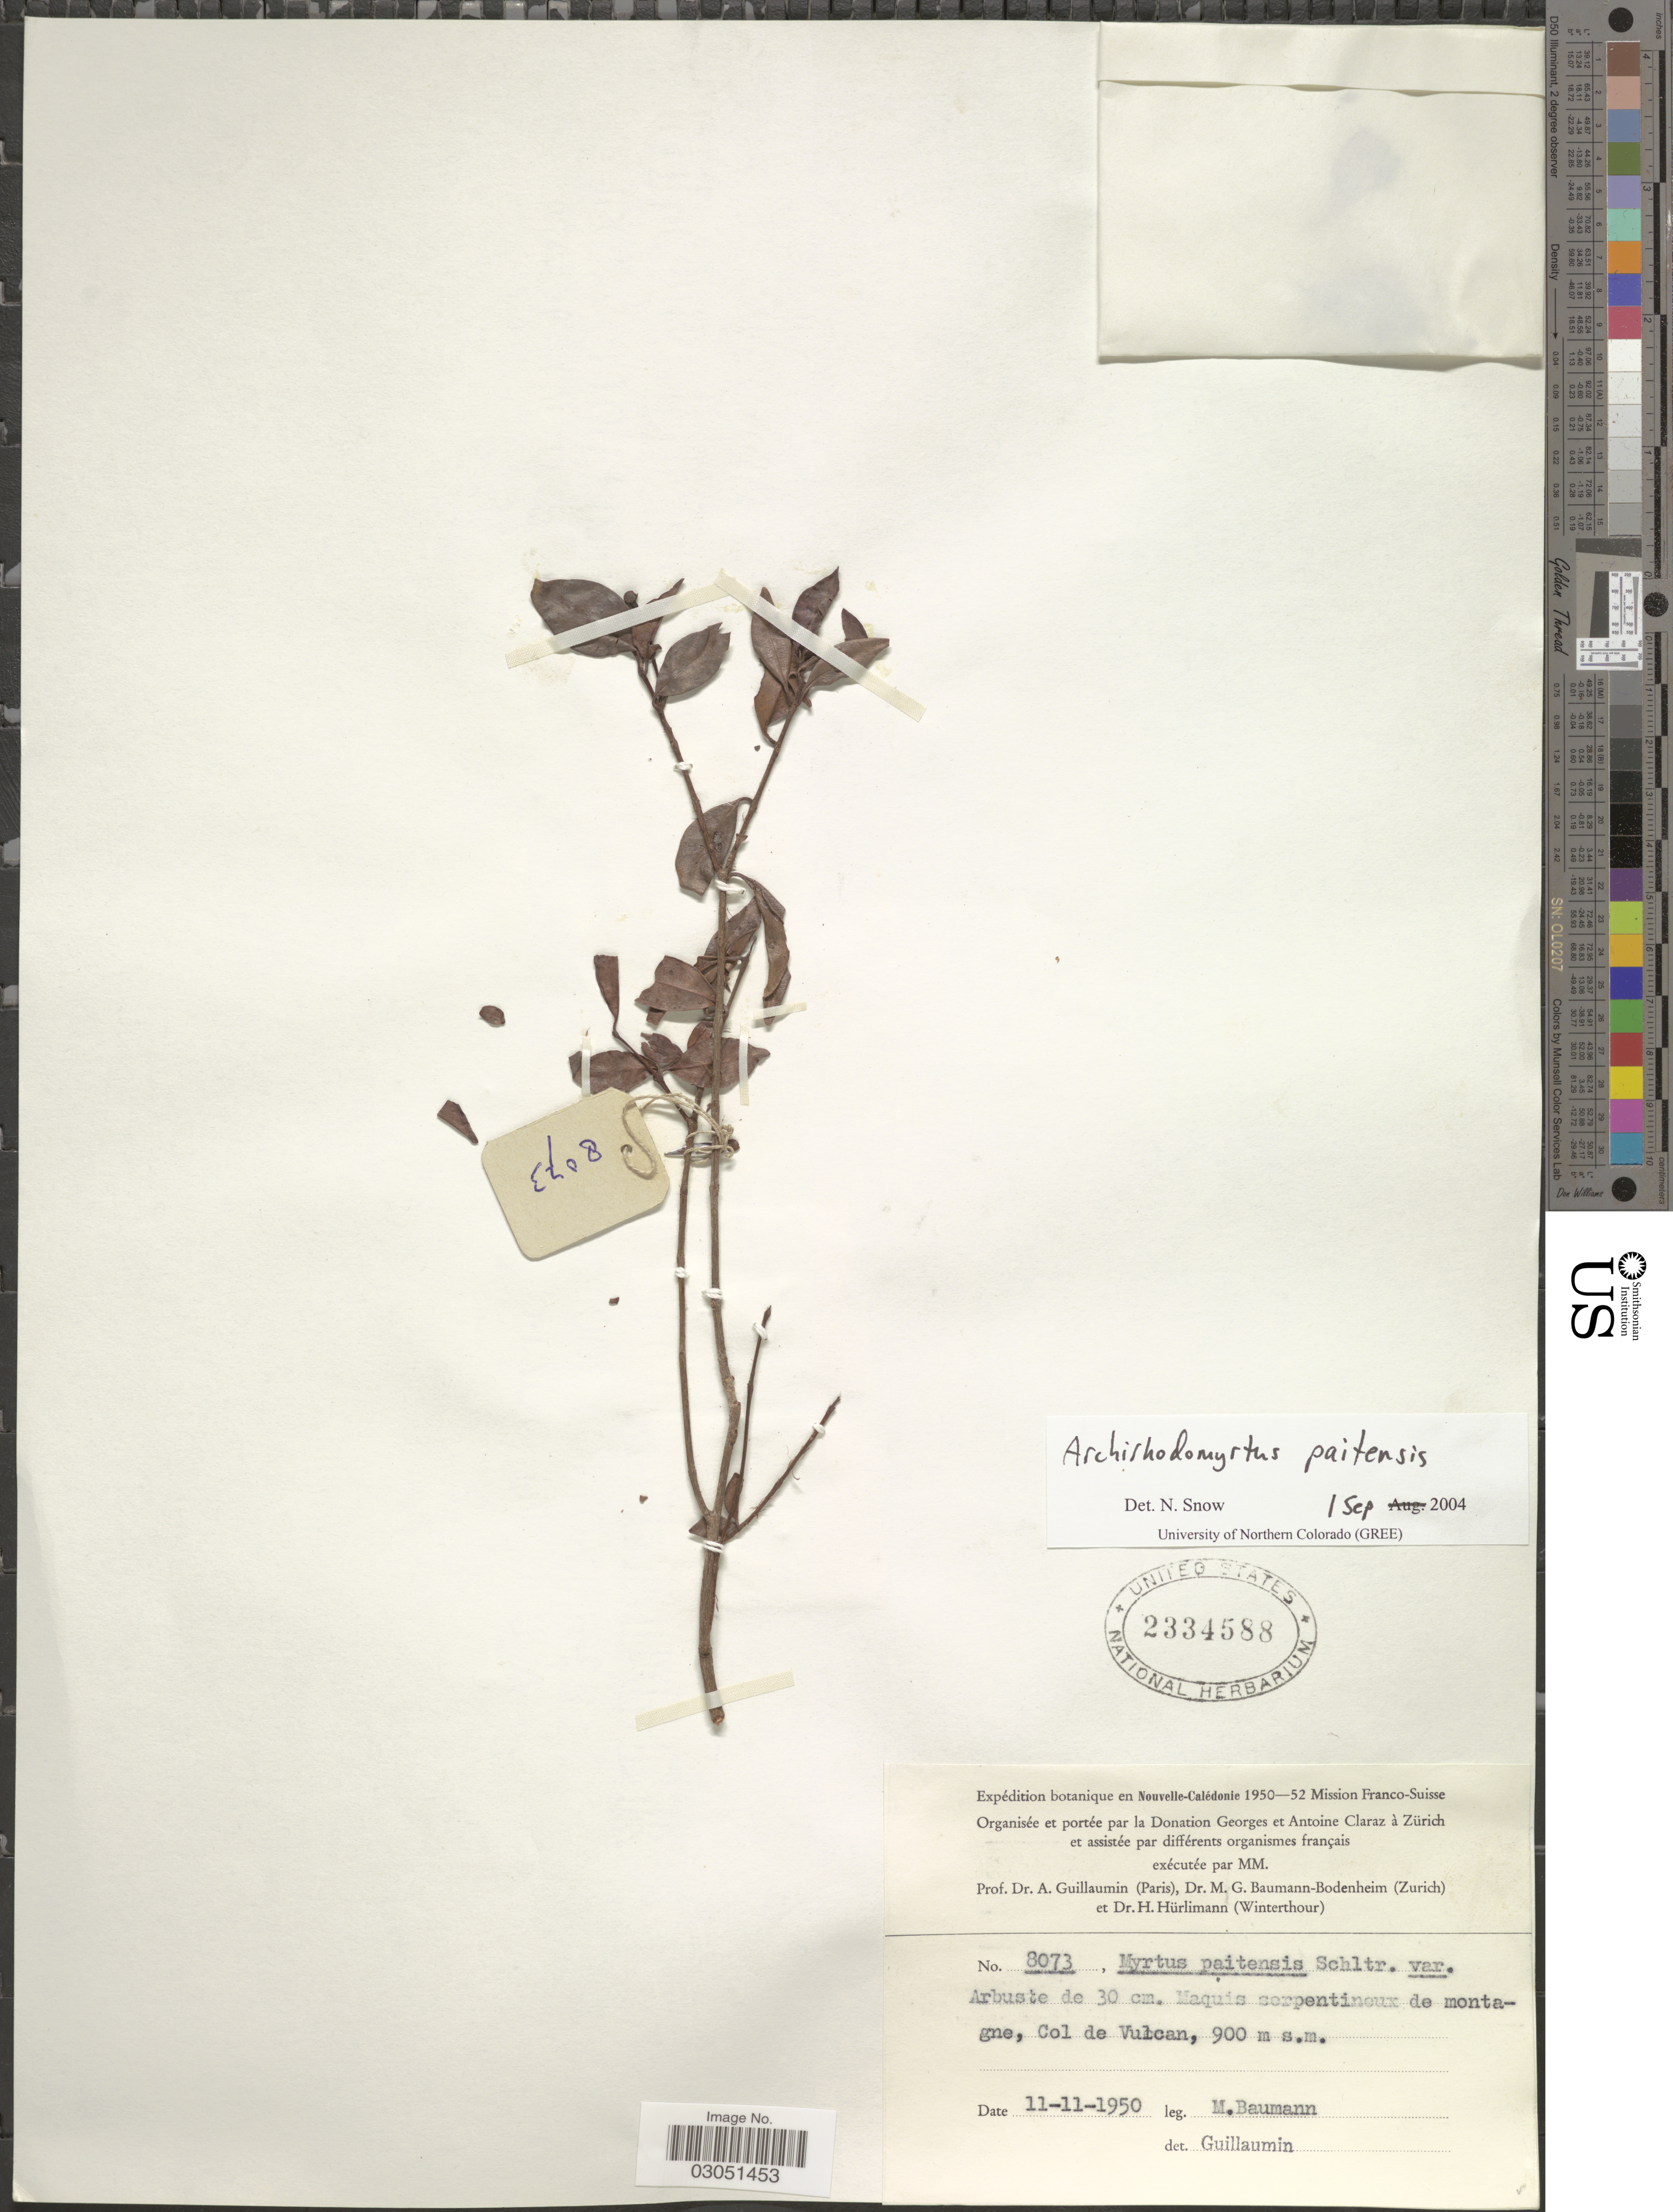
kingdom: Plantae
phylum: Tracheophyta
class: Magnoliopsida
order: Myrtales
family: Myrtaceae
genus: Archirhodomyrtus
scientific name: Archirhodomyrtus paitensis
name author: (Schltr.) Burret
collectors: M. Baumann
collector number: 8073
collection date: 1950-11-11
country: New Caledonia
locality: Nouvelle-Calédonie, Maquis serpentineux de montagne, Col de Vulcan.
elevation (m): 900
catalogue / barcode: US 2334588